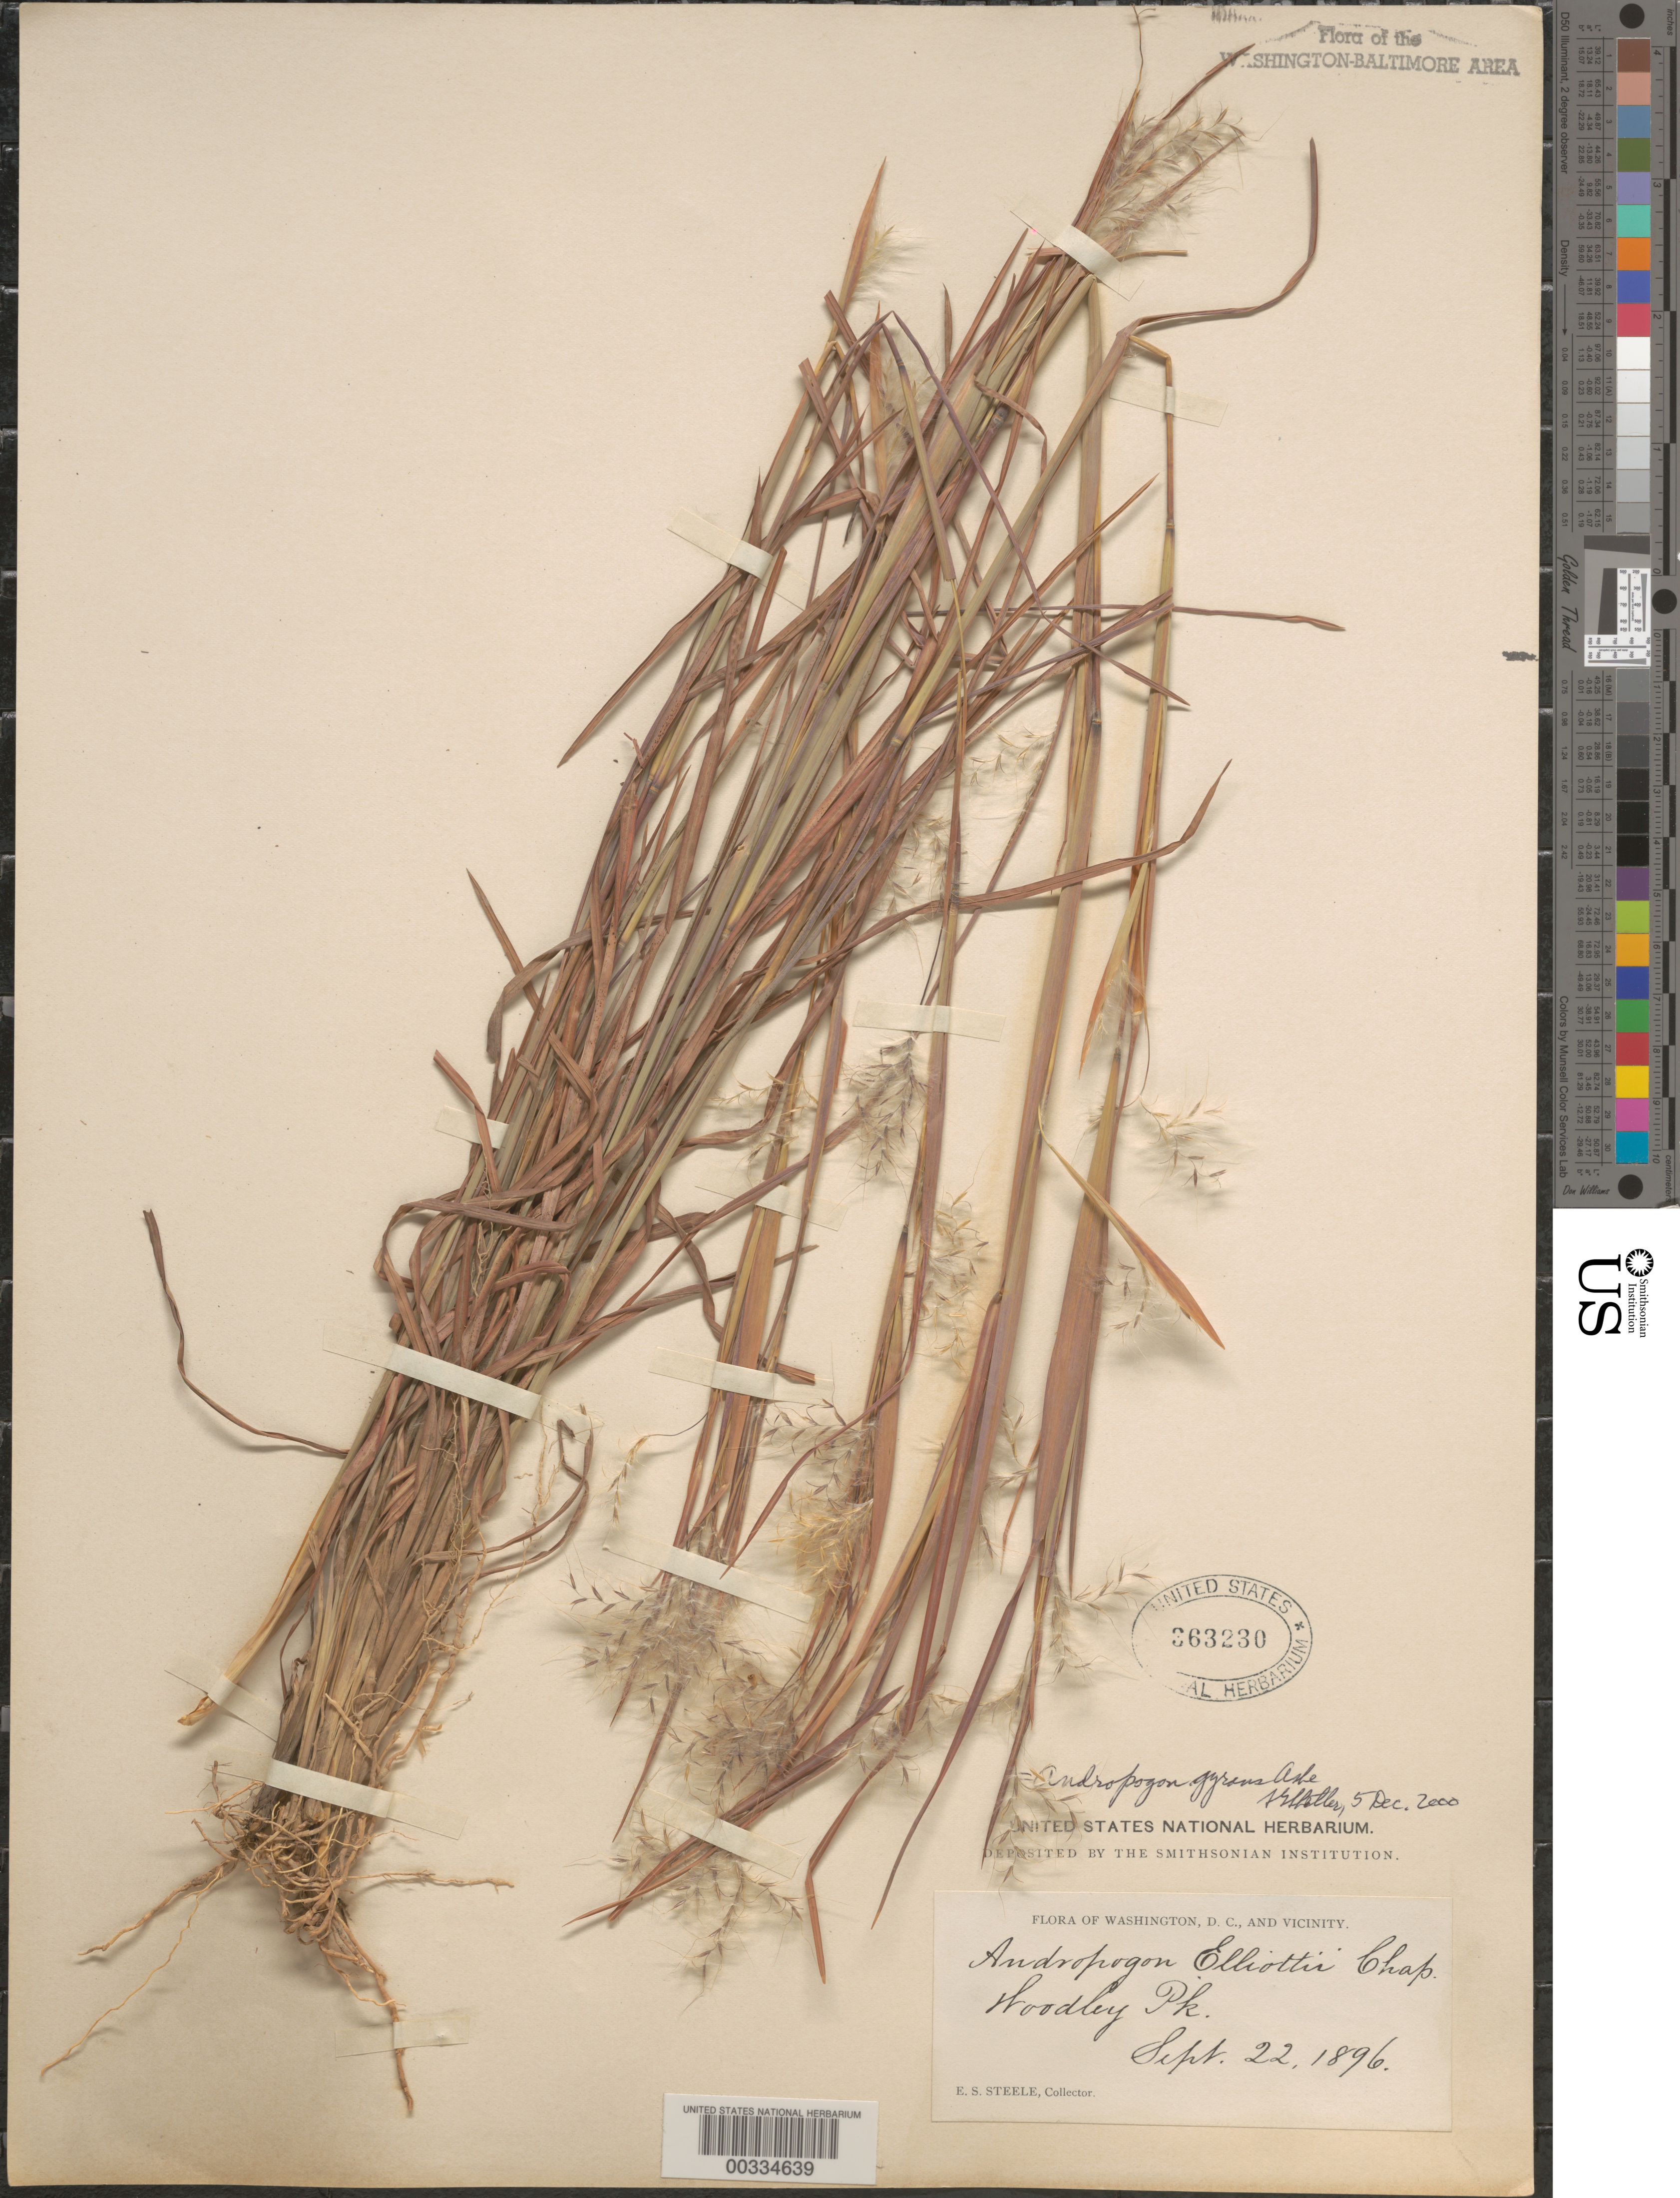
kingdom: Plantae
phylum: Tracheophyta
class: Liliopsida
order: Poales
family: Poaceae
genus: Andropogon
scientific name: Andropogon elliottii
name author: Chapm.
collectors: E. Steele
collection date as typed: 22 Sep 1896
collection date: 1896-09-22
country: United States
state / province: District of Columbia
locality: Woodley Park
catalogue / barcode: US 363230